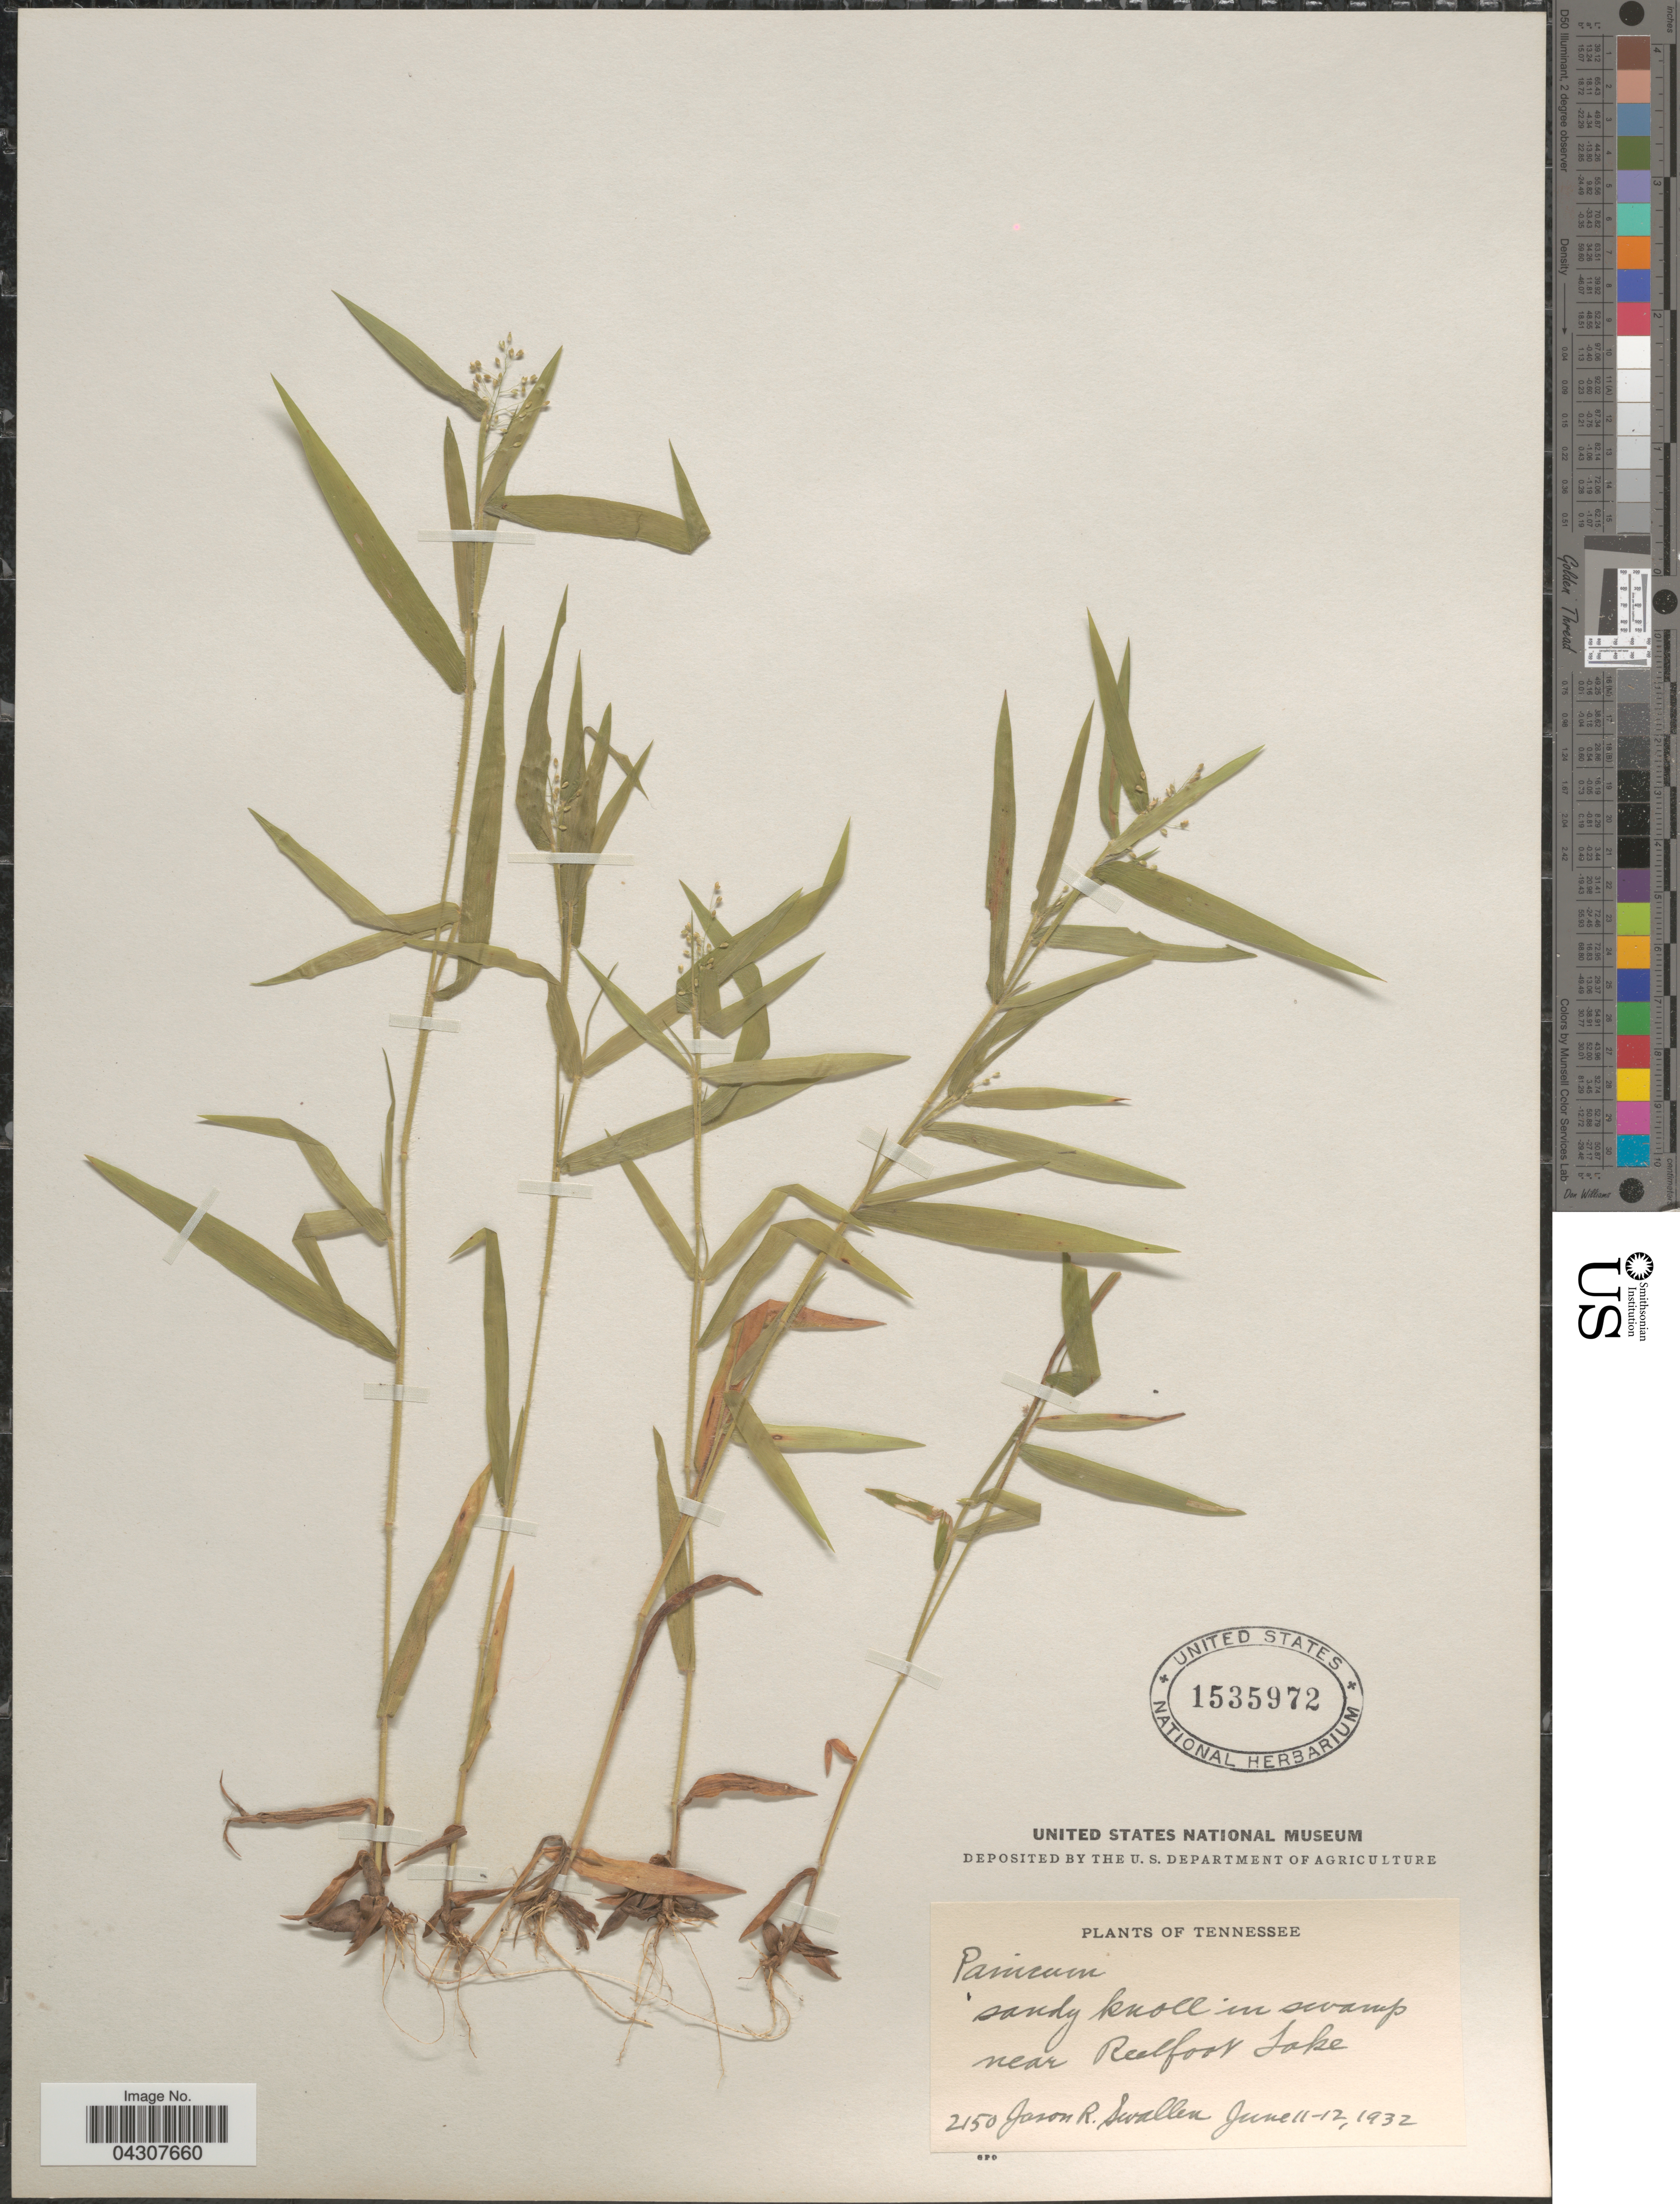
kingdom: Plantae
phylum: Tracheophyta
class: Liliopsida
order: Poales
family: Poaceae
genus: Dichanthelium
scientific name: Dichanthelium acuminatum var. acuminatum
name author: (Sw.) Gould & C.A. Clark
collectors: J. R. Swallen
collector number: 2150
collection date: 1932-06-11/1932-06-12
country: United States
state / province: Tennessee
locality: Sandy knoll in swamp near Reelfoot Lake.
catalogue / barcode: US 1535972